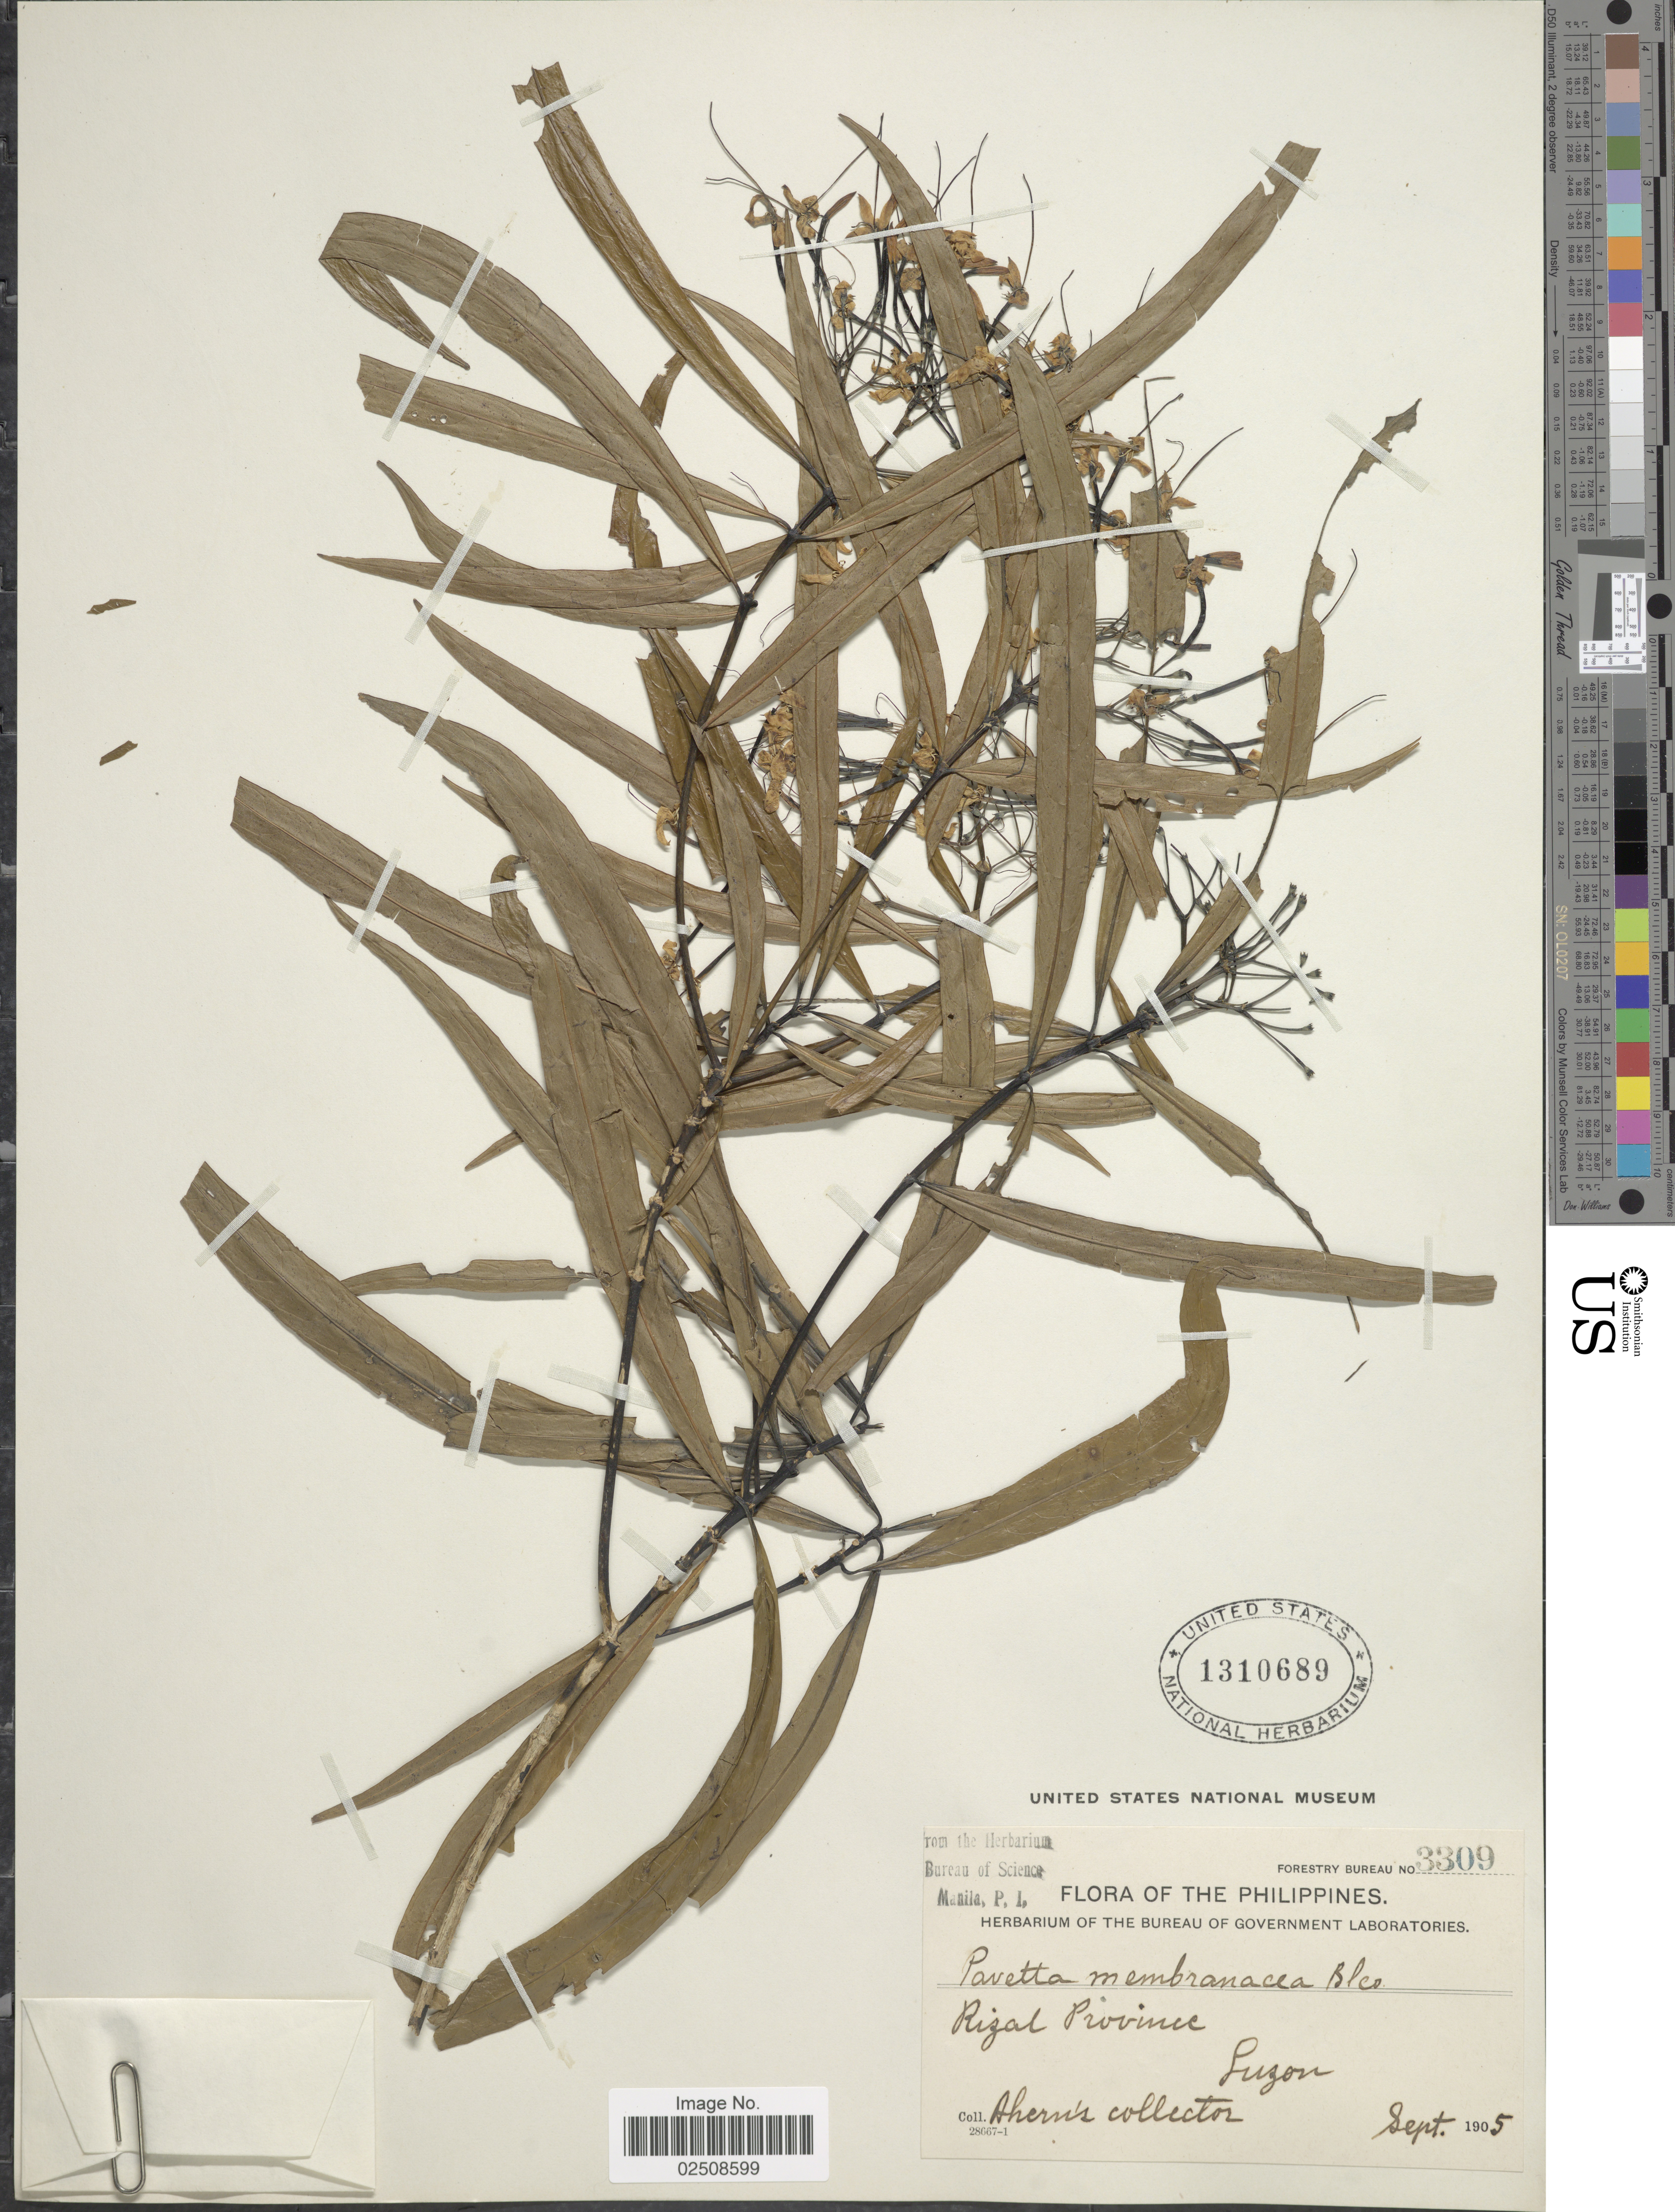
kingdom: Plantae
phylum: Tracheophyta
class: Magnoliopsida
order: Gentianales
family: Rubiaceae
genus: Pavetta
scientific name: Pavetta membranacea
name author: Blanco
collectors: Ahern's collector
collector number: Forestry Bureau 3309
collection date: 1905-09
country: Philippines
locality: Rizal Province. Luzon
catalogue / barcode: US 1310689